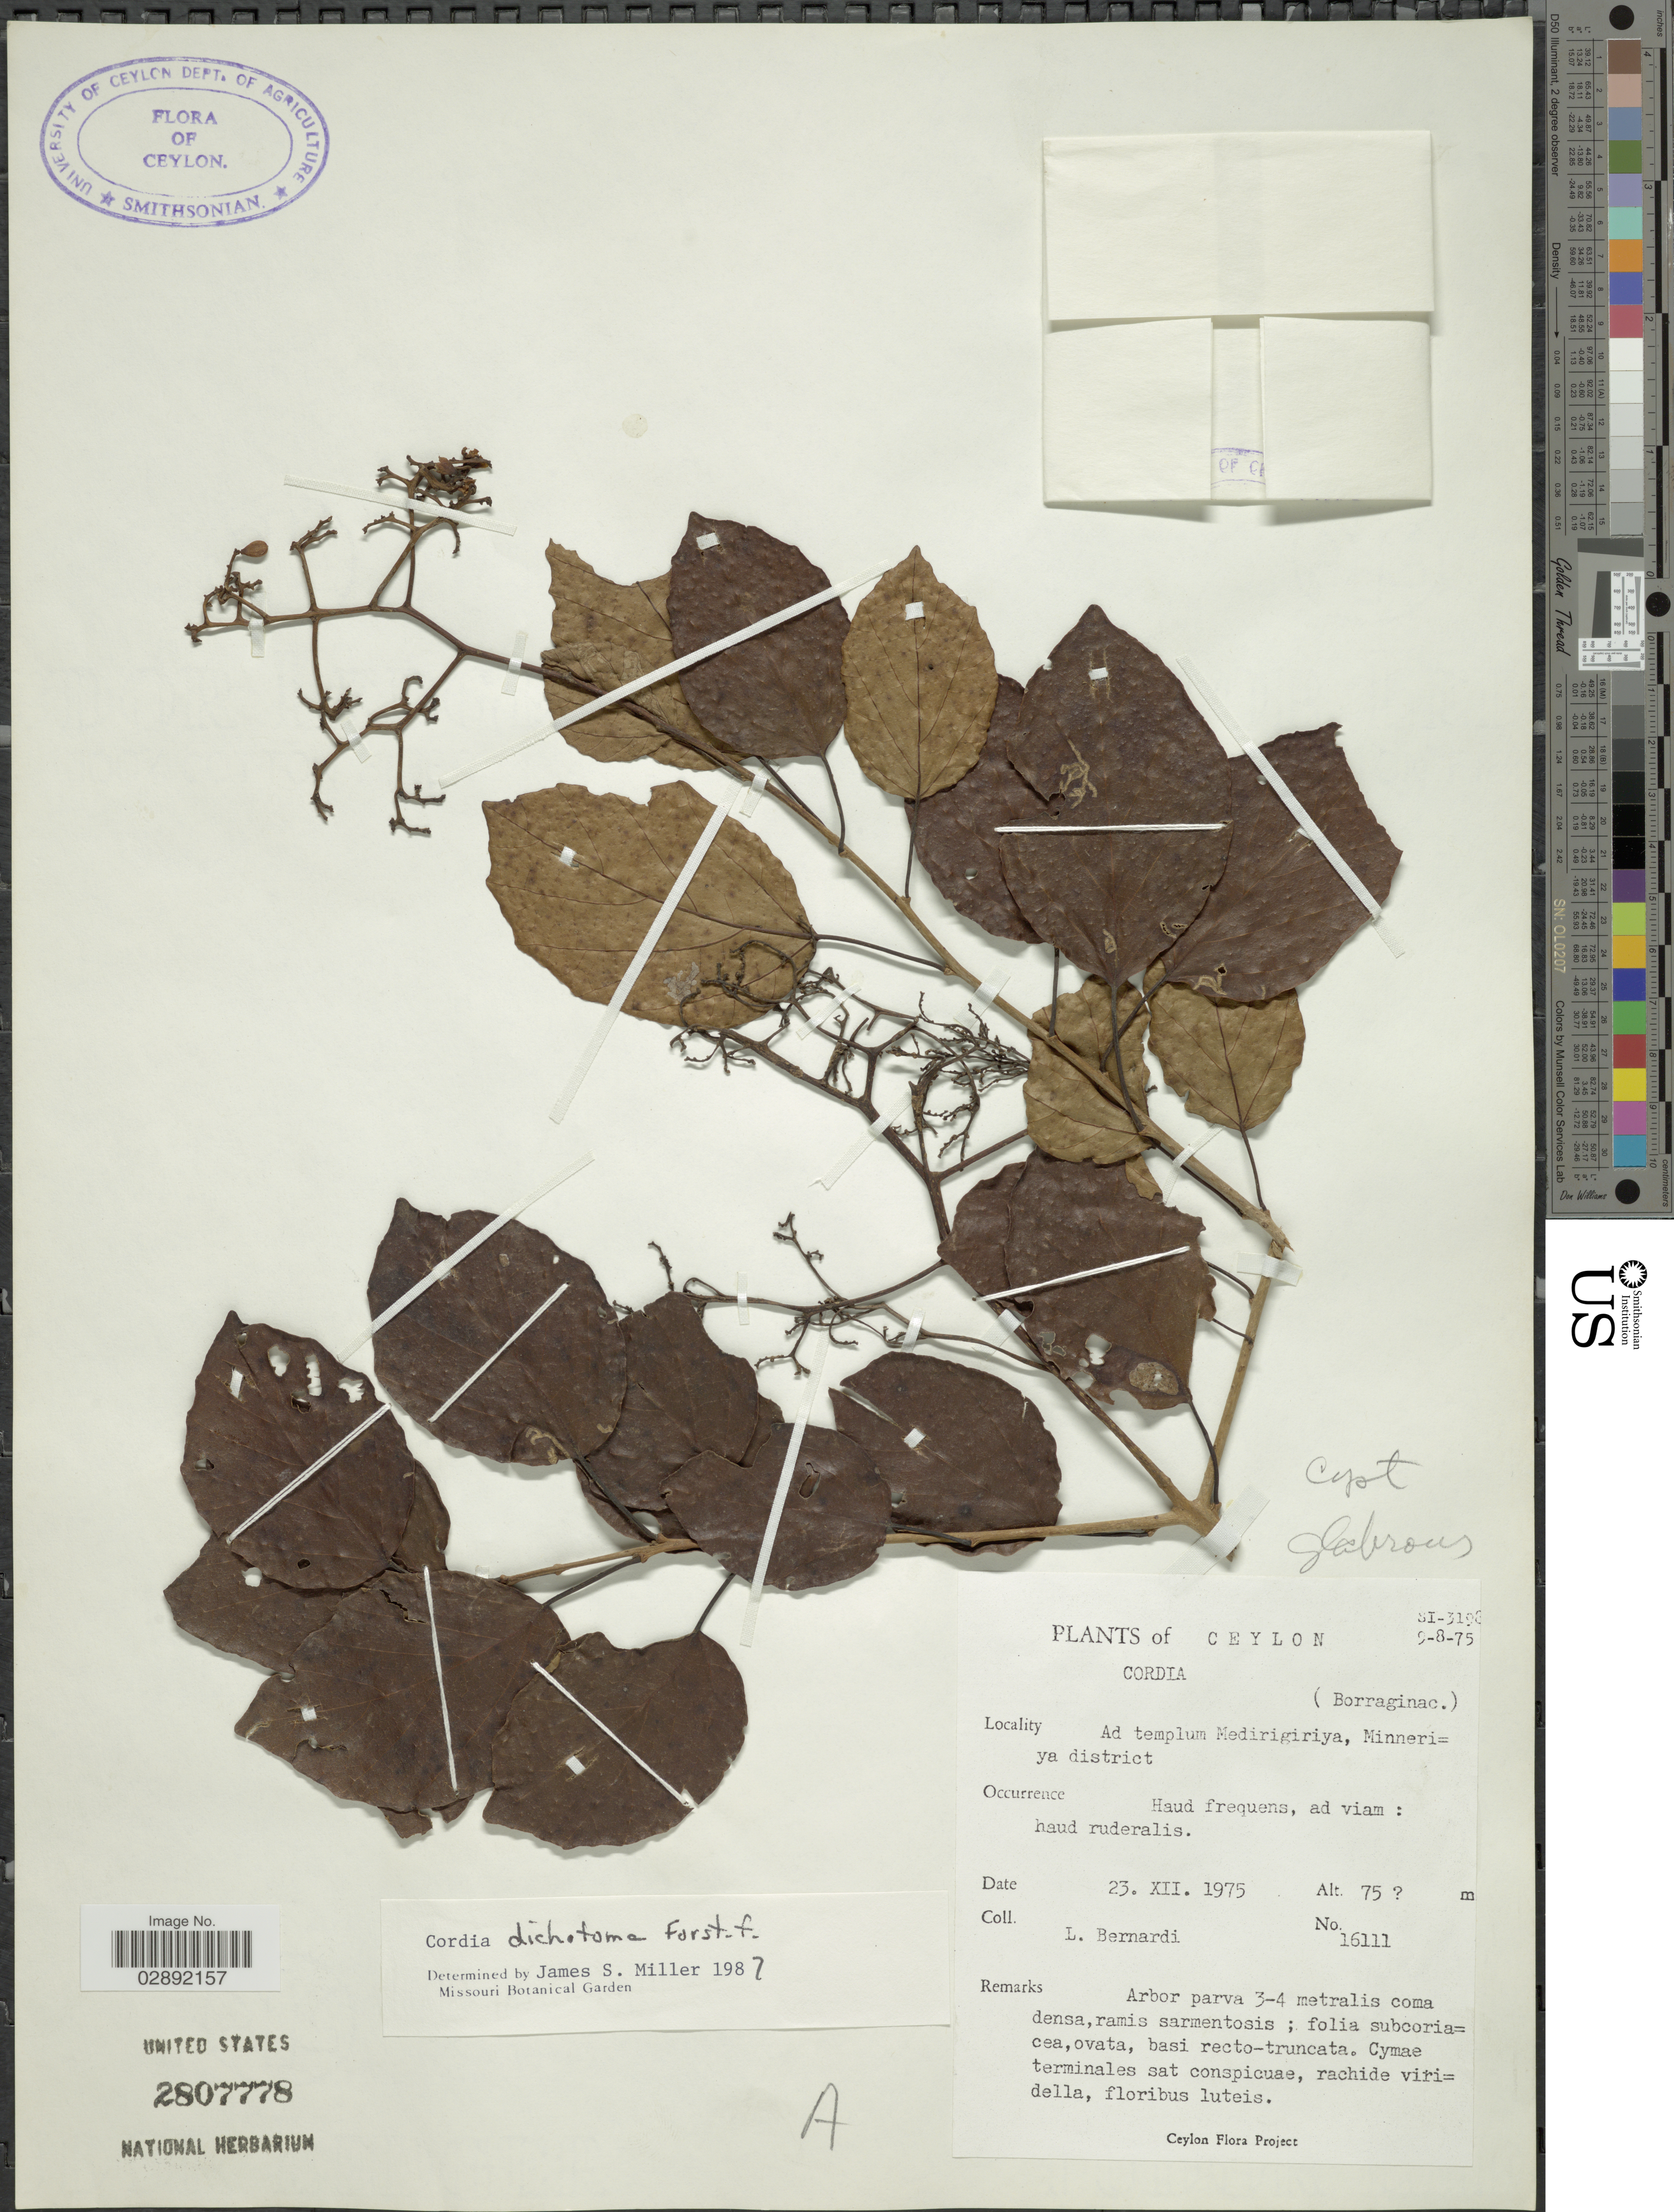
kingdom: Plantae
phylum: Tracheophyta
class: Magnoliopsida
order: Boraginales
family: Cordiaceae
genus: Cordia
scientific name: Cordia dichotoma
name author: G. Forst.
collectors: L. Bernardi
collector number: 16111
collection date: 1975-12-23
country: Sri Lanka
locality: Ceylon. Ad templam Medirigiriya, Minneriya district.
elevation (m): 75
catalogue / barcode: US 2807778